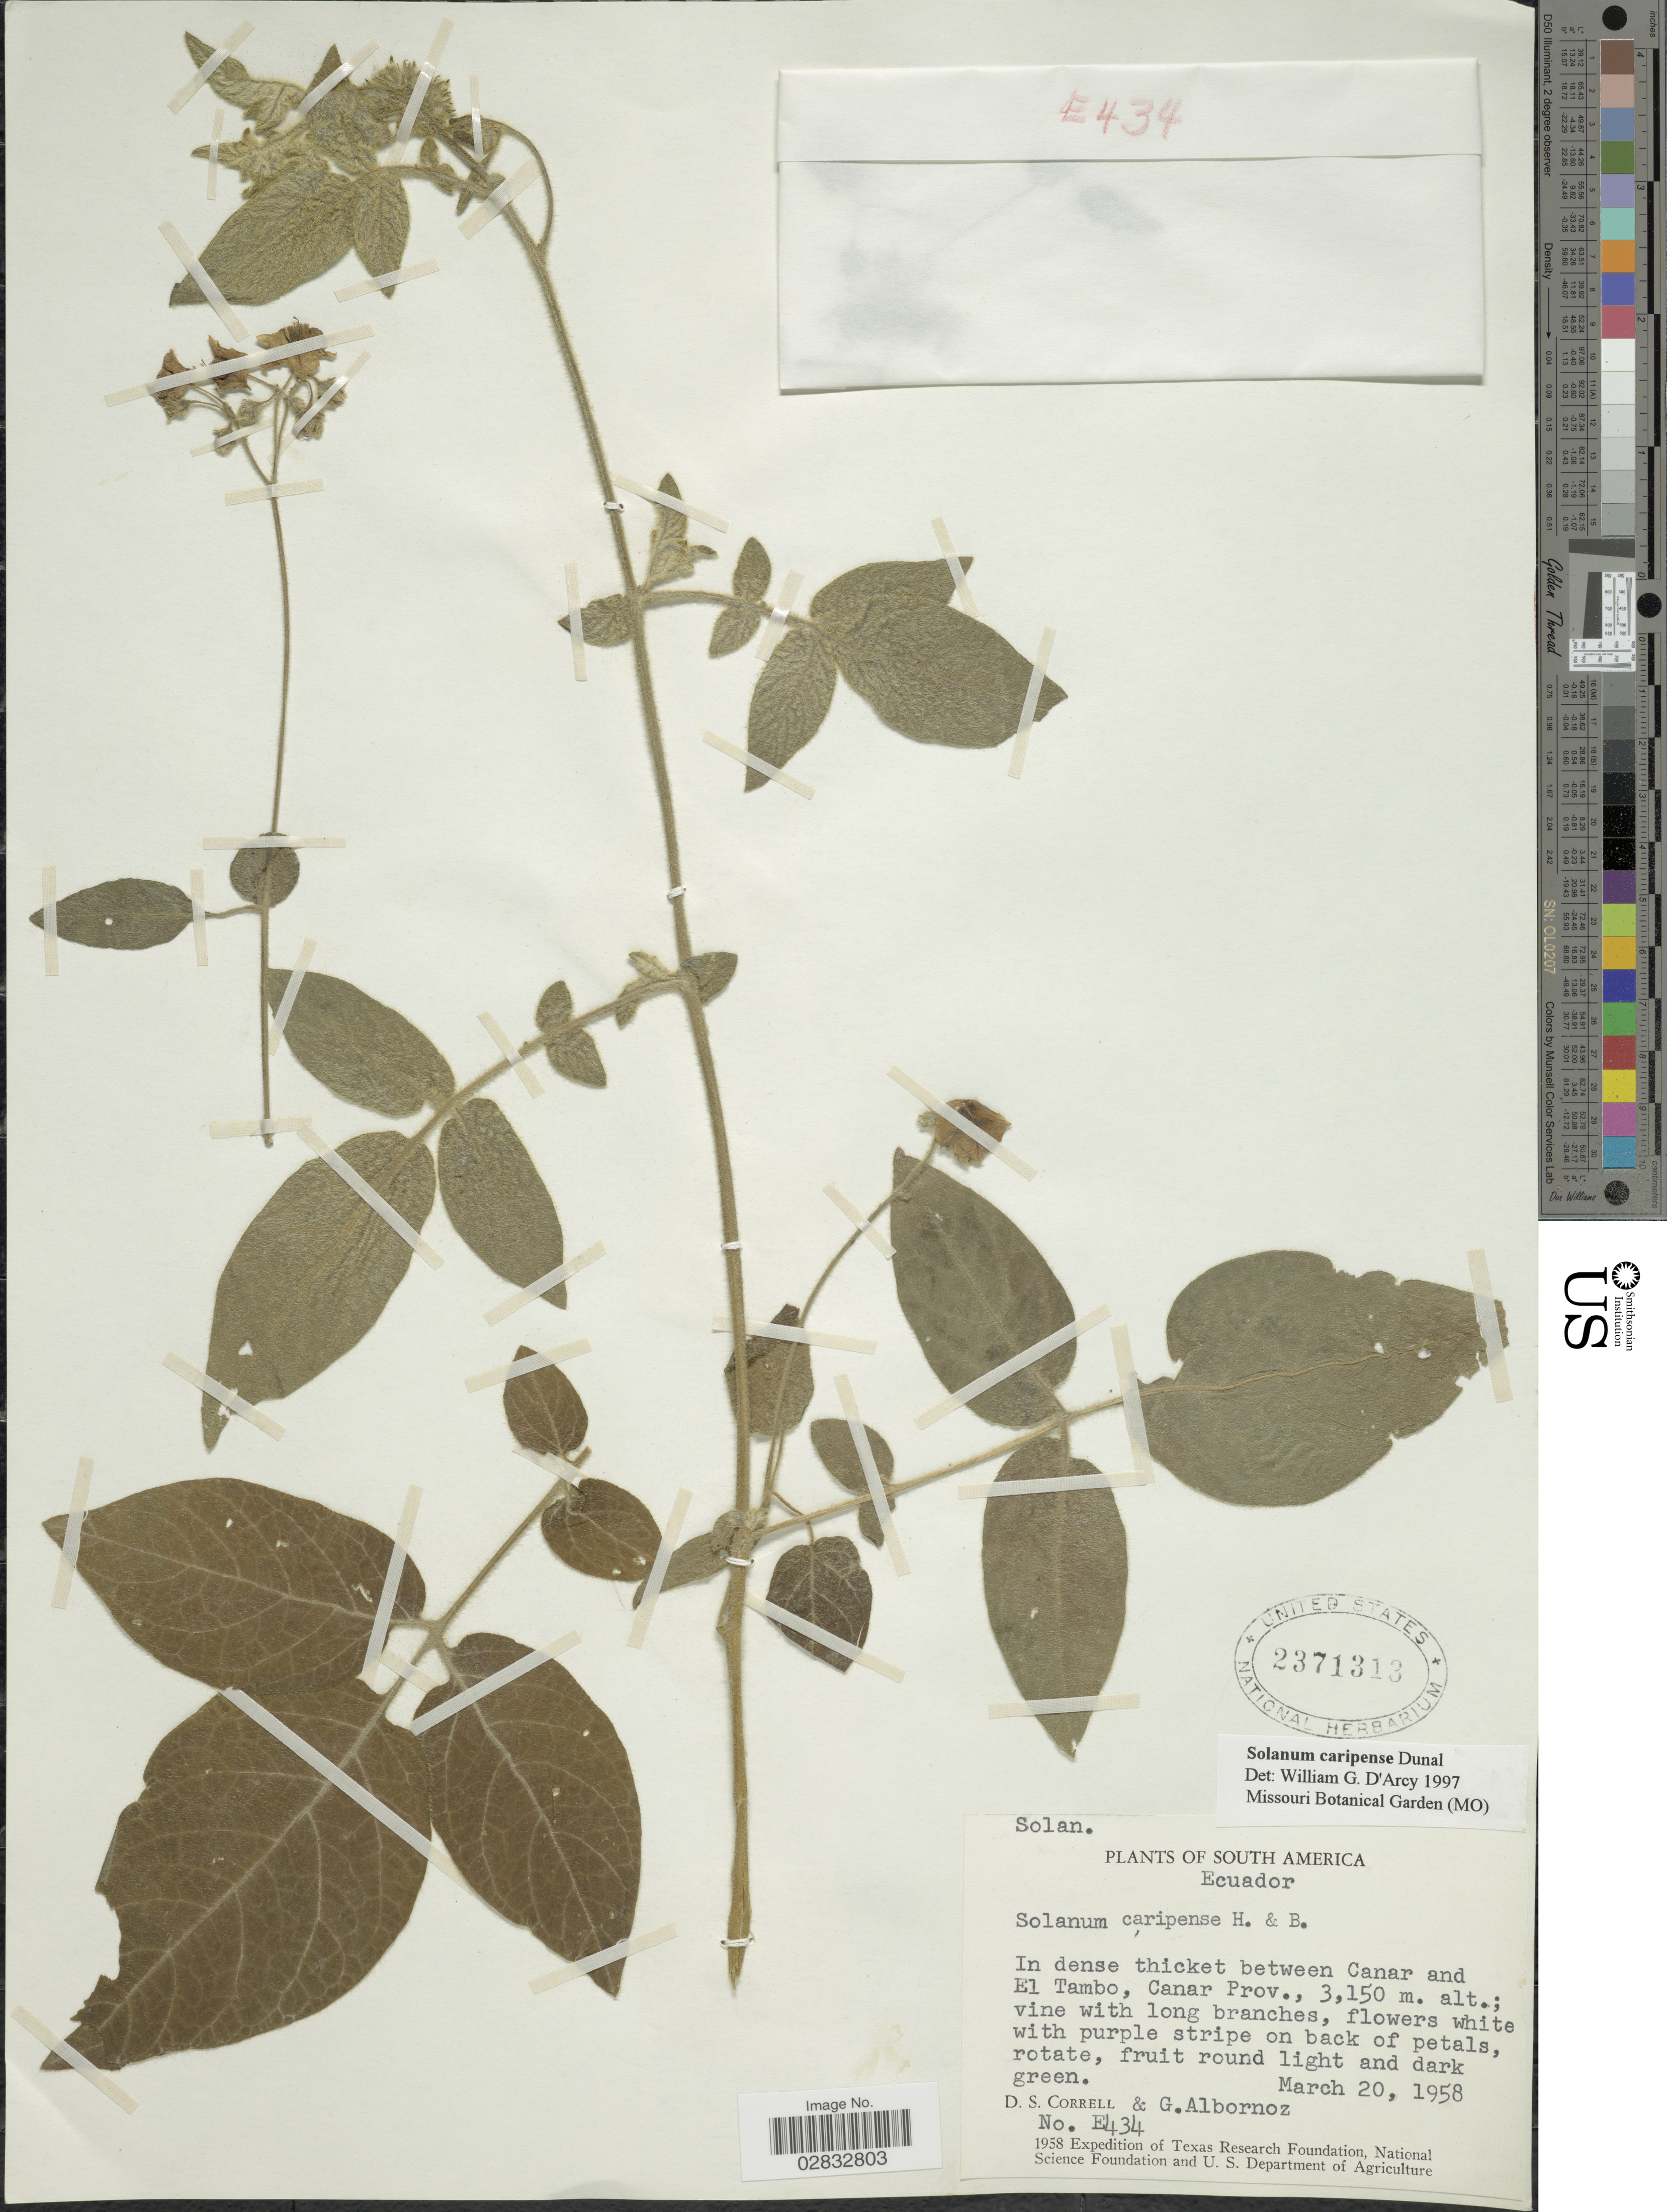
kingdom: Plantae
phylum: Tracheophyta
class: Magnoliopsida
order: Solanales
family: Solanaceae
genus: Solanum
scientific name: Solanum caripense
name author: Humb. & Bonpl. ex Dunal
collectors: D. S. Correll & G. Albornoz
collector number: E434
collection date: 1958-03-20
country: Ecuador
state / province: Cañar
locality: In dense thicket between Canar and El Tambo.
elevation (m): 3150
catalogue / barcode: US 2371313